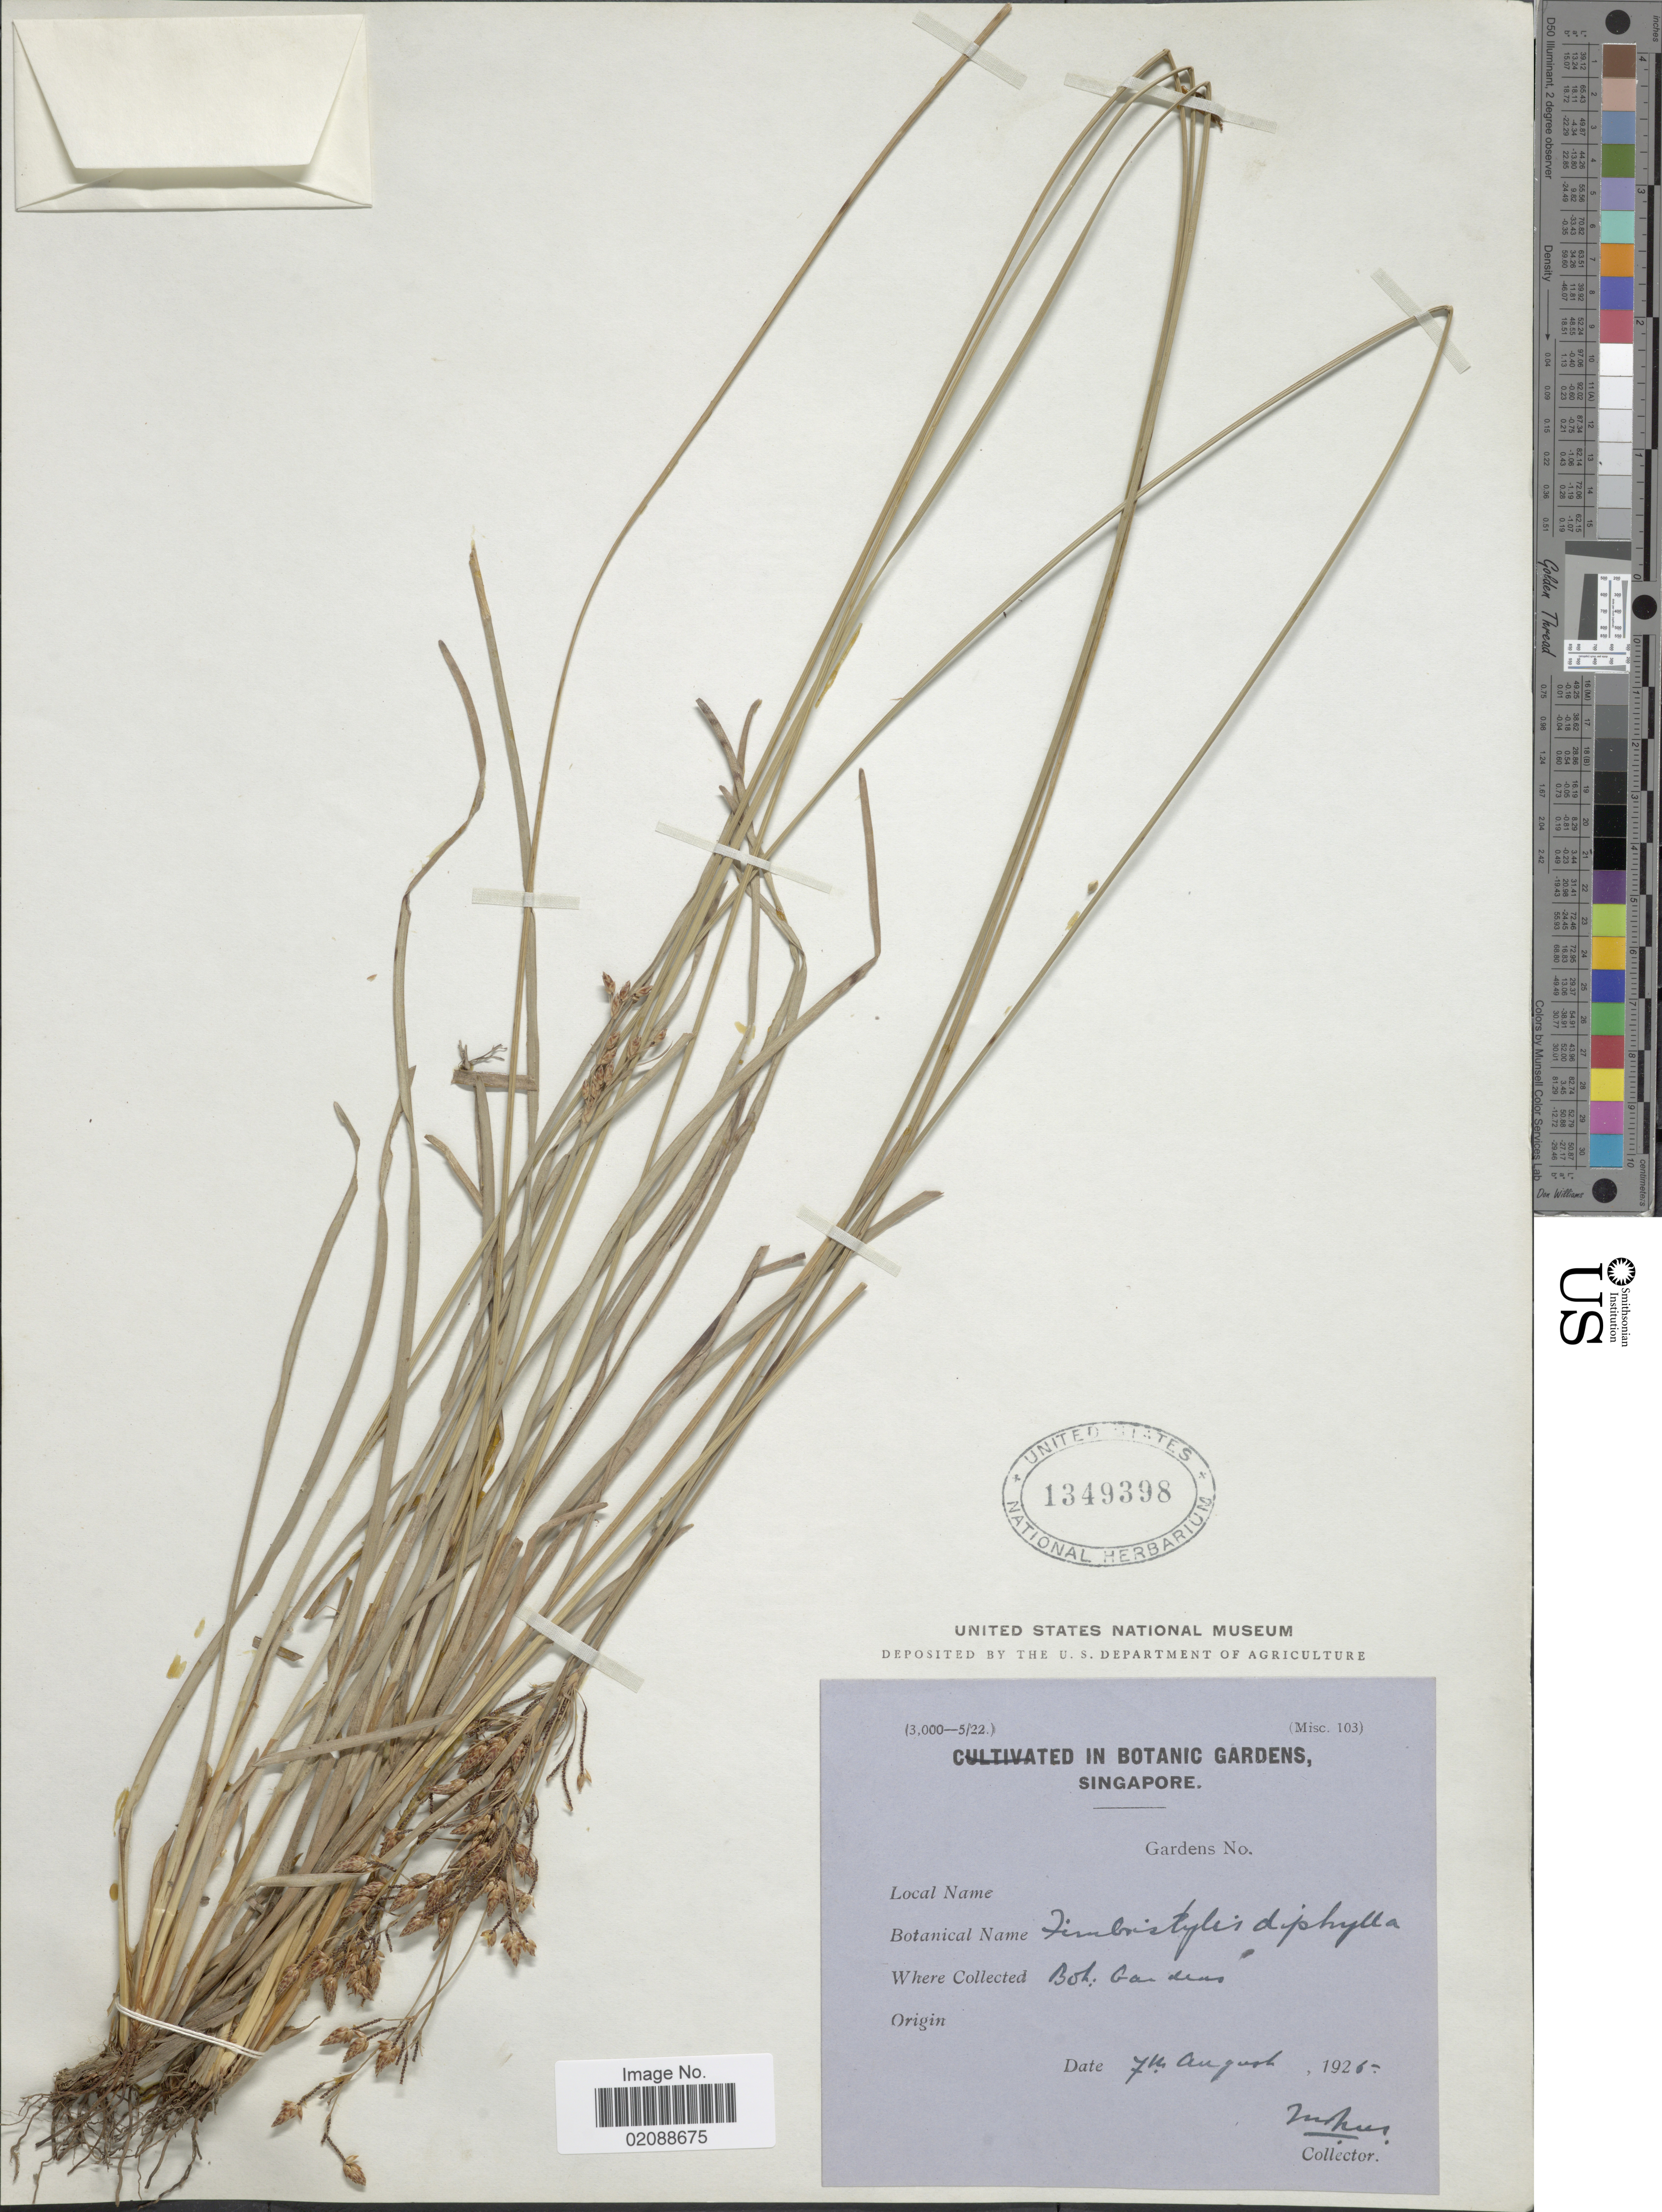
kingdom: Plantae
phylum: Tracheophyta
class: Liliopsida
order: Poales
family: Cyperaceae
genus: Fimbristylis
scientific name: Fimbristylis annua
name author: (All.) Roem. & Schult.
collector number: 103?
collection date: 1925-08-07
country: Singapore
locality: Bot. Gardens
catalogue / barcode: US 1349398